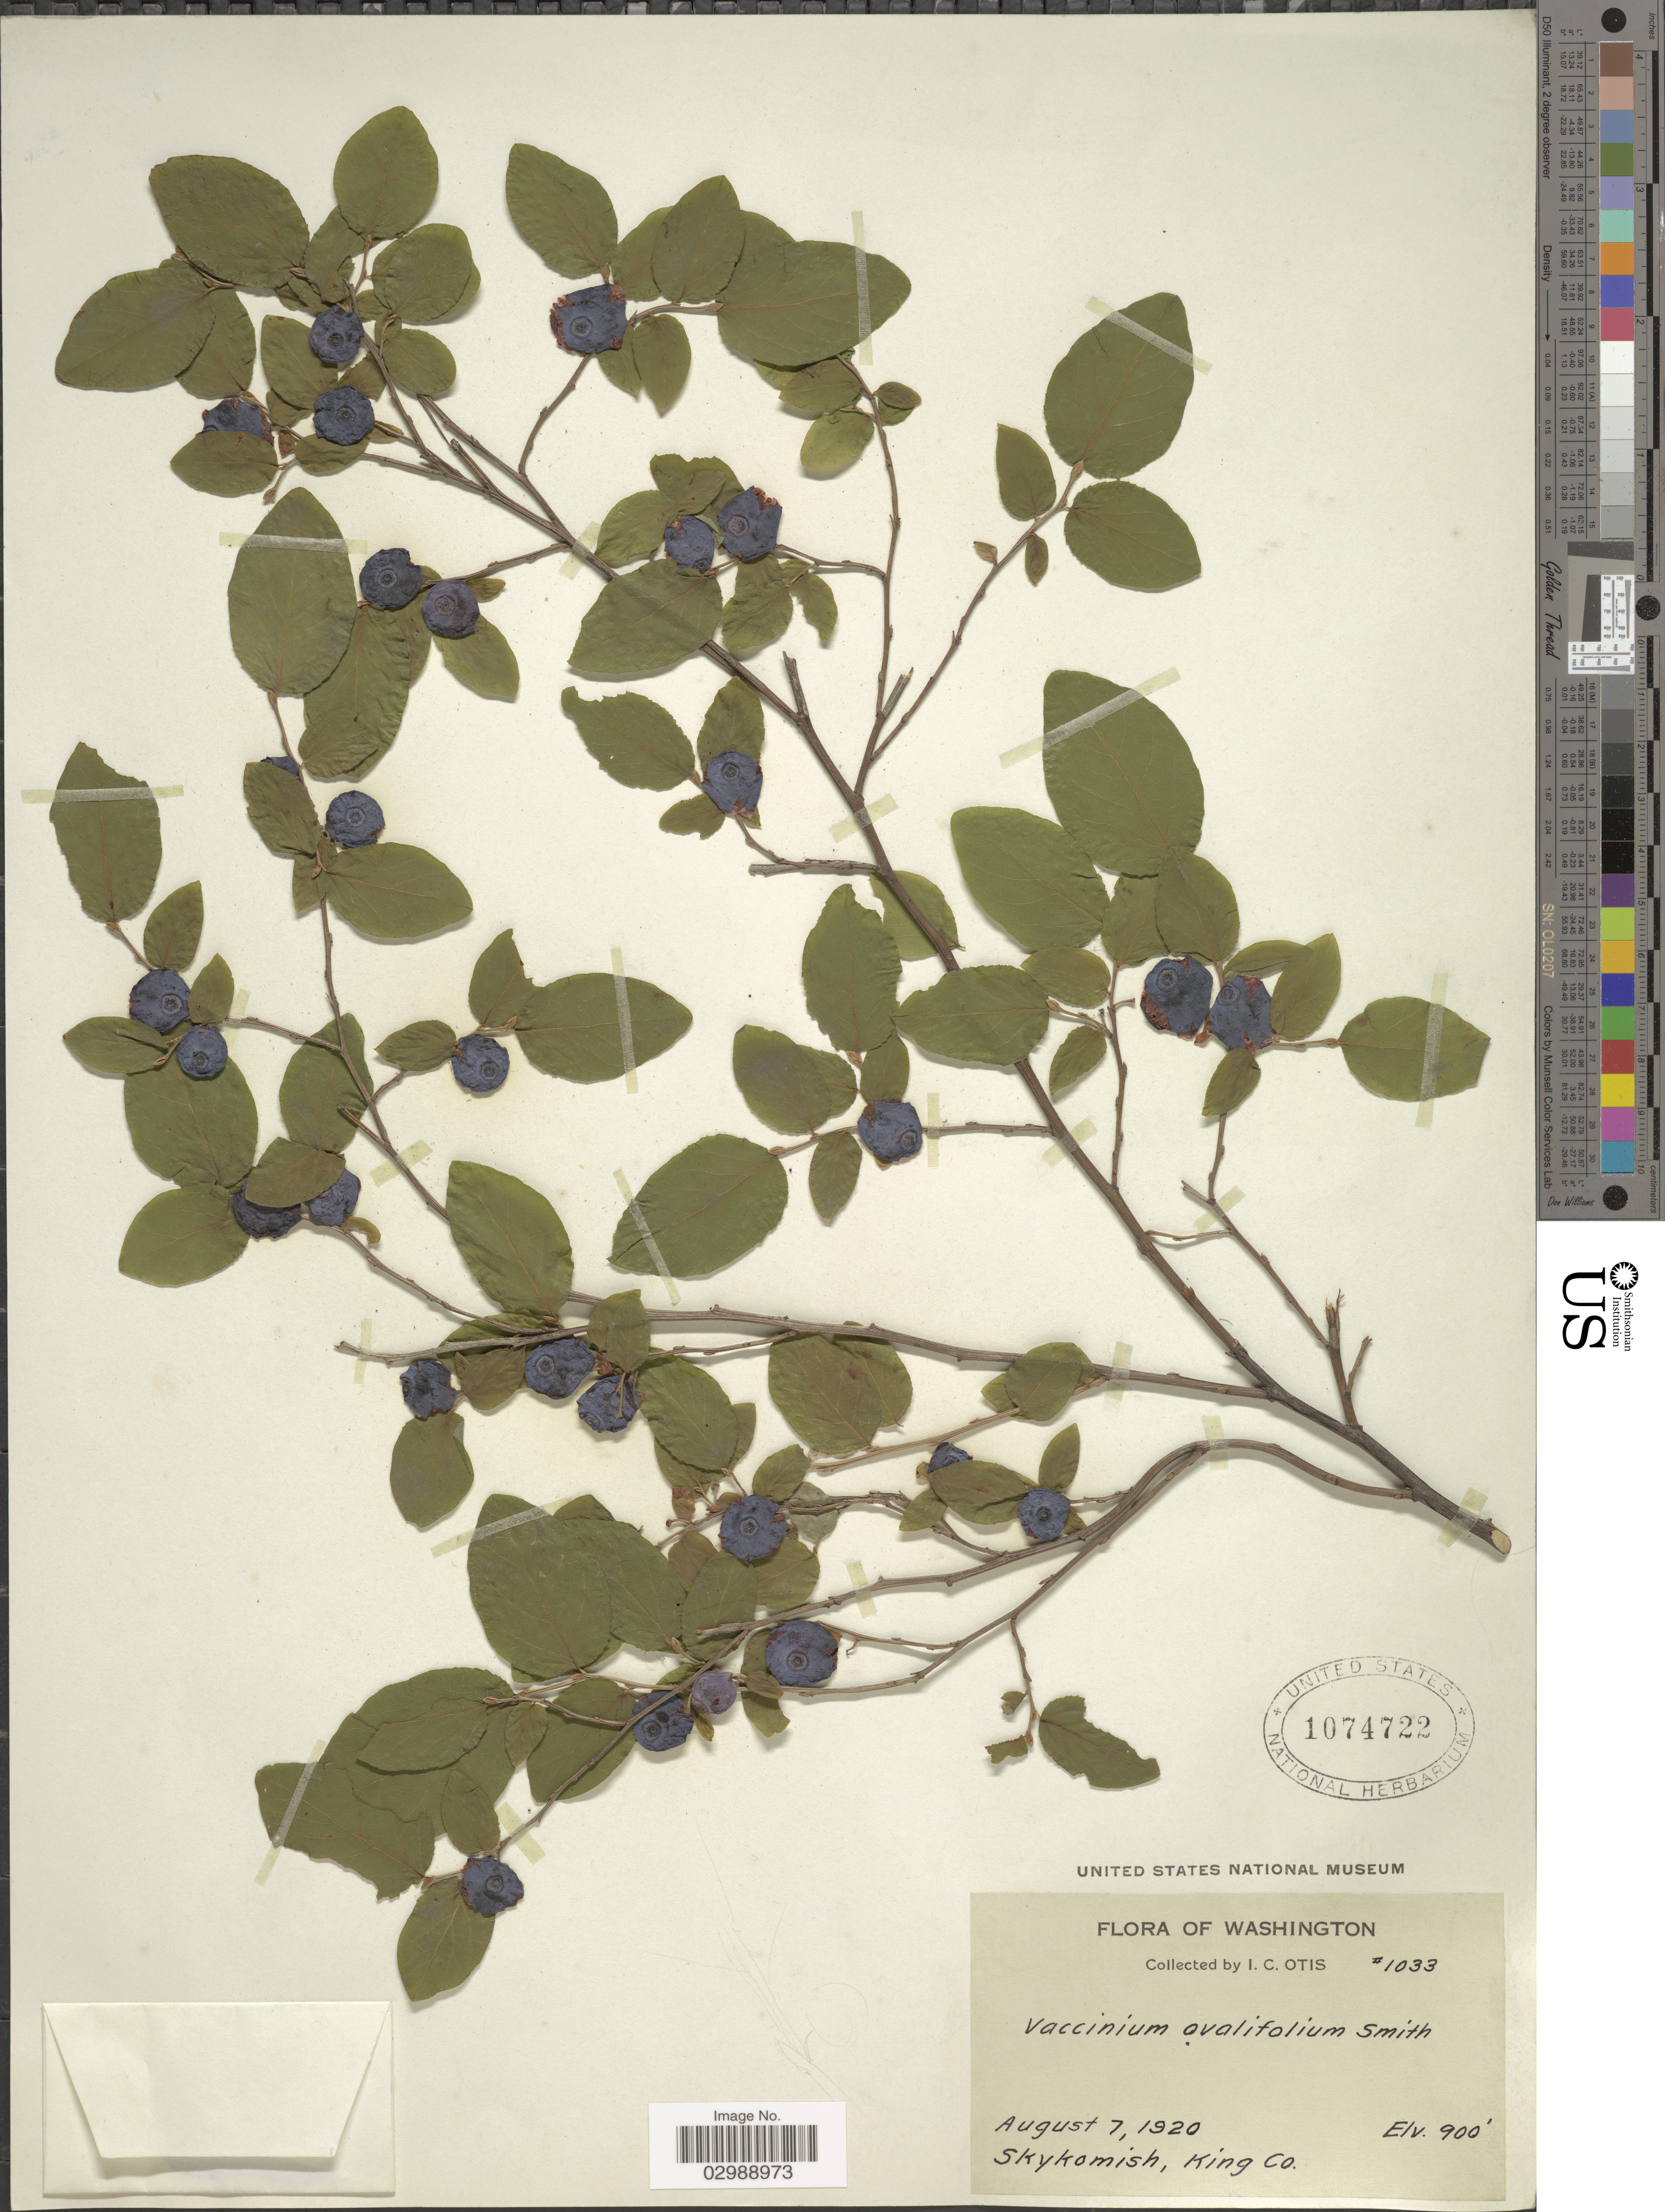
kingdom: Plantae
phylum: Tracheophyta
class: Magnoliopsida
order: Ericales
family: Ericaceae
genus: Vaccinium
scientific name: Vaccinium ovalifolium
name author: Sm.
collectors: I. C. Otis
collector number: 1033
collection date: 1920-08-07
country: United States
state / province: Washington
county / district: King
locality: Skykomish, King Co.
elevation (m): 274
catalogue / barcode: US 1074722